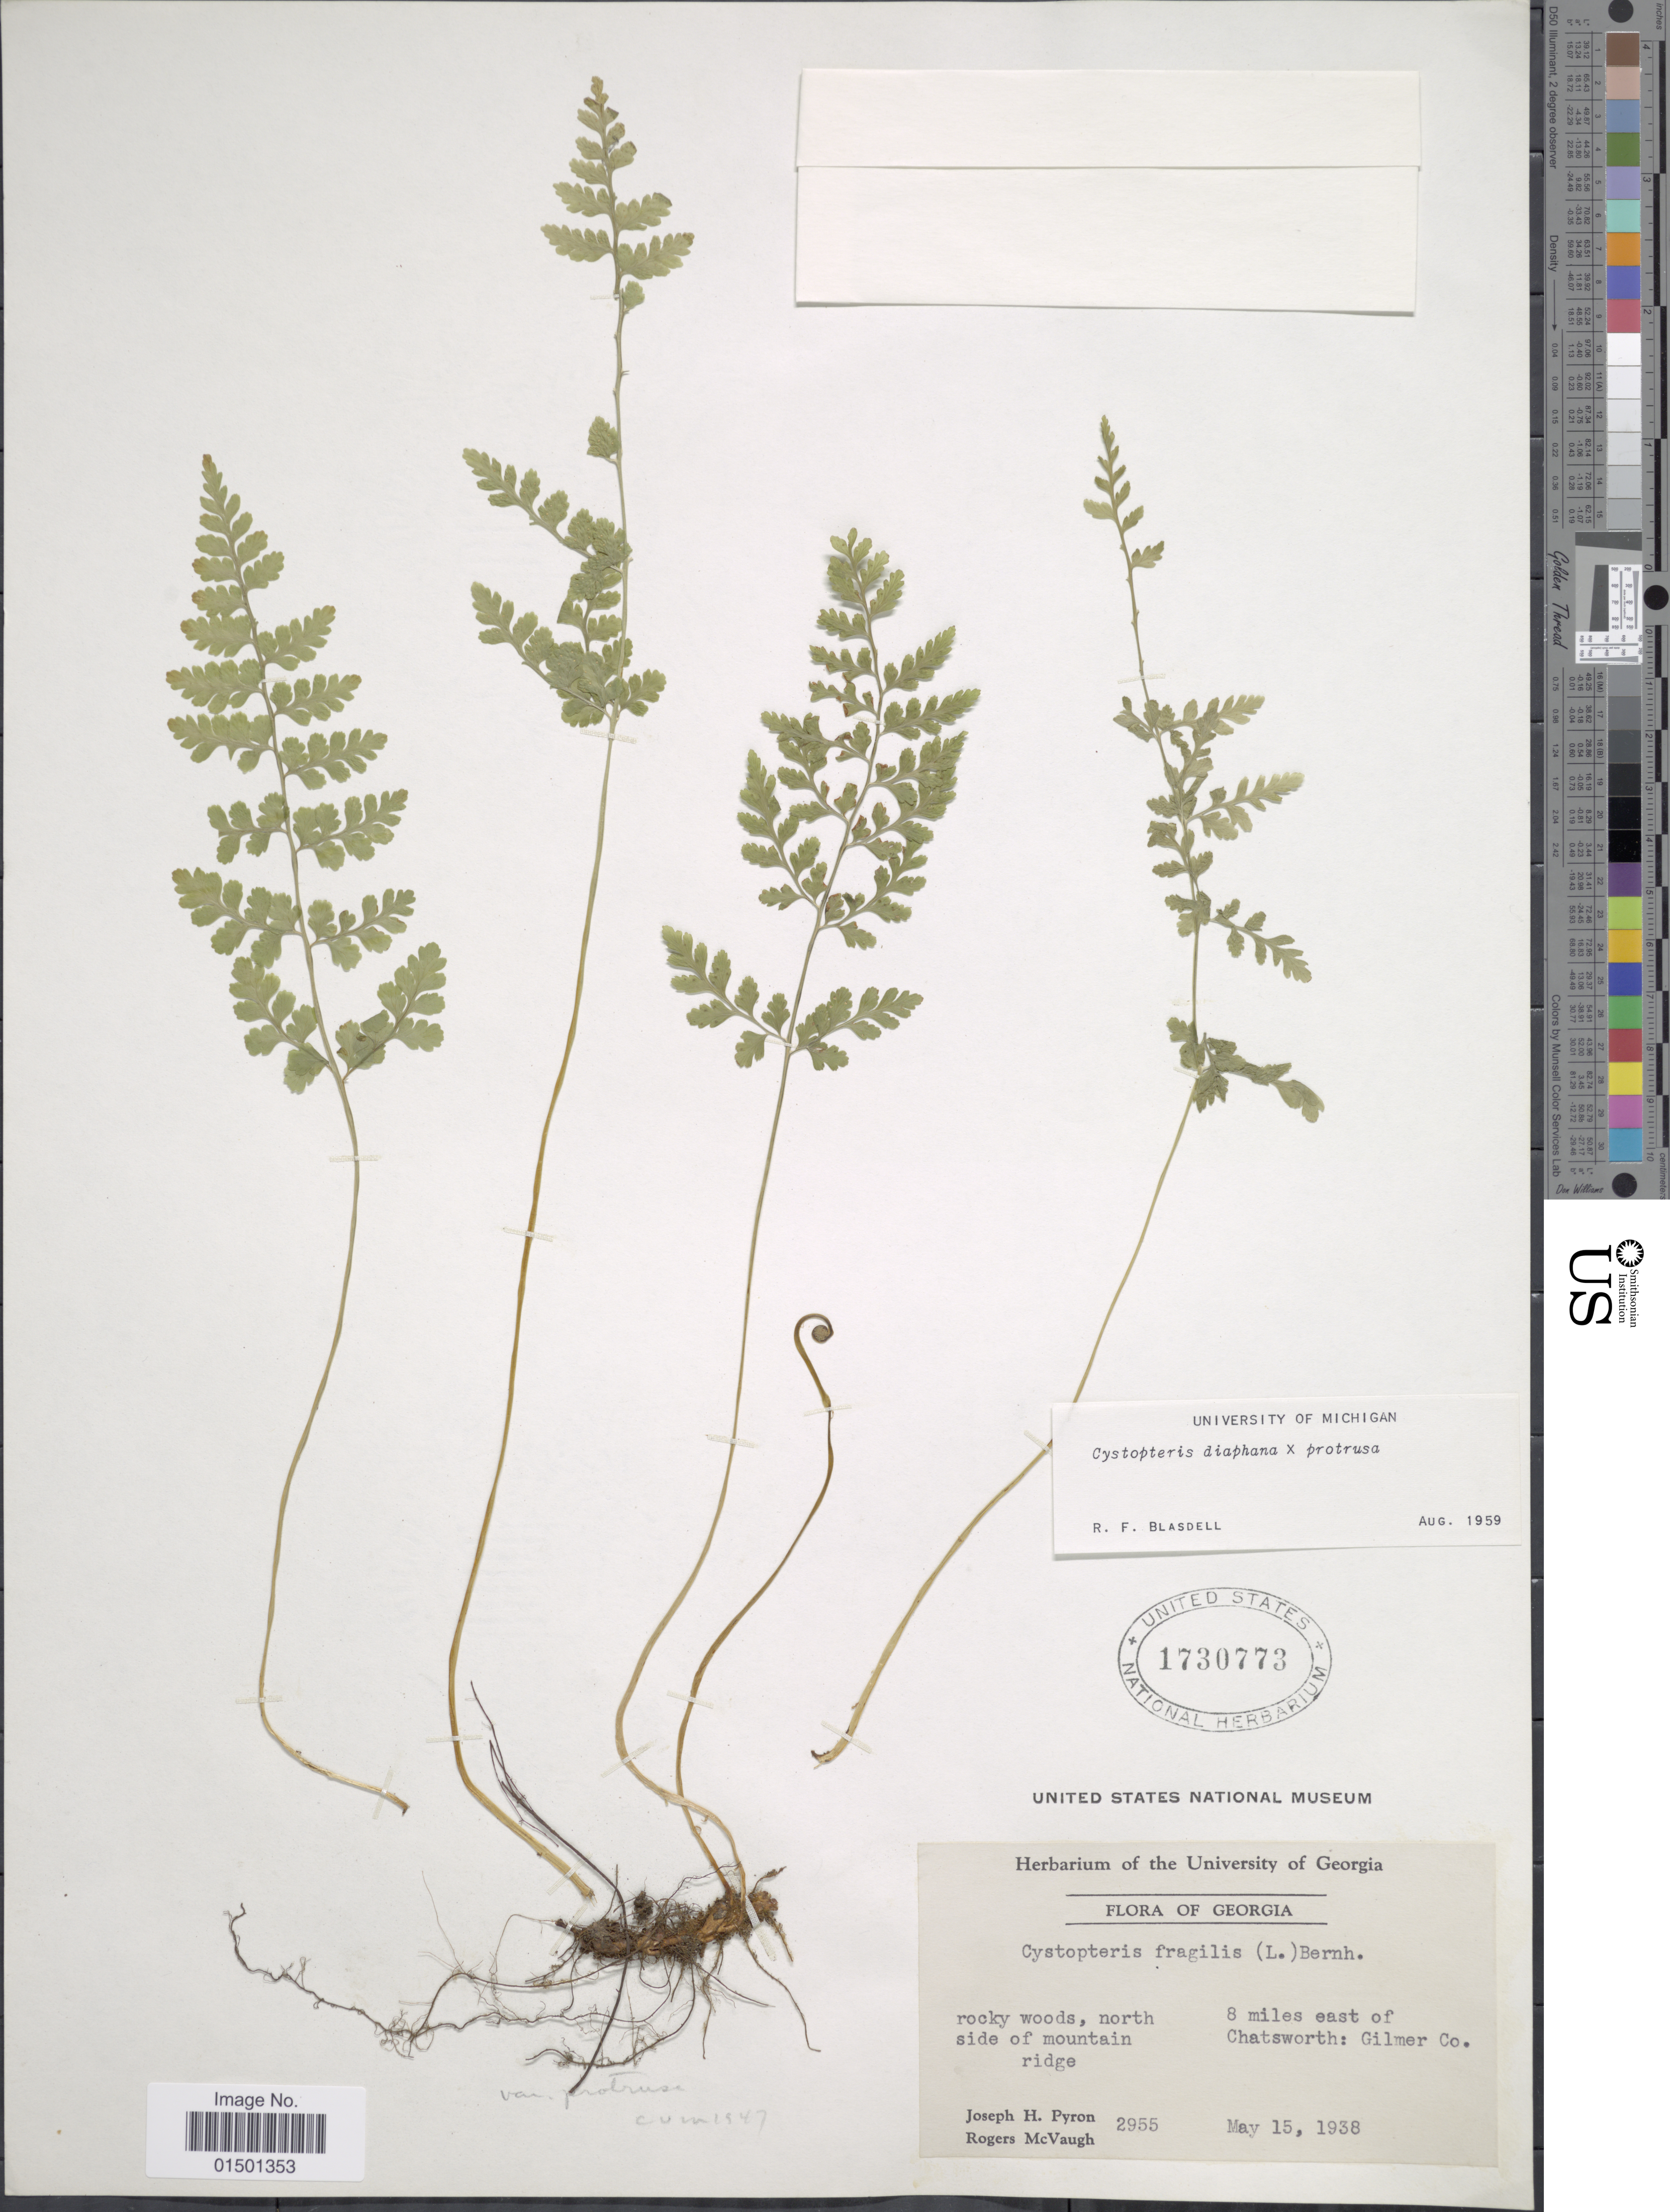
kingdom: Plantae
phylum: Tracheophyta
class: Polypodiopsida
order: Polypodiales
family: Cystopteridaceae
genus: Cystopteris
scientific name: Cystopteris diaphana x C. protrusa (Weath.) Blasdell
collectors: J. H. Pyron & R. McVaugh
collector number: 2955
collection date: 1938-05-15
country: United States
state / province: Georgia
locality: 8 miles east of Chatsworth: Gilmer Co.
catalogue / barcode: US 1730773